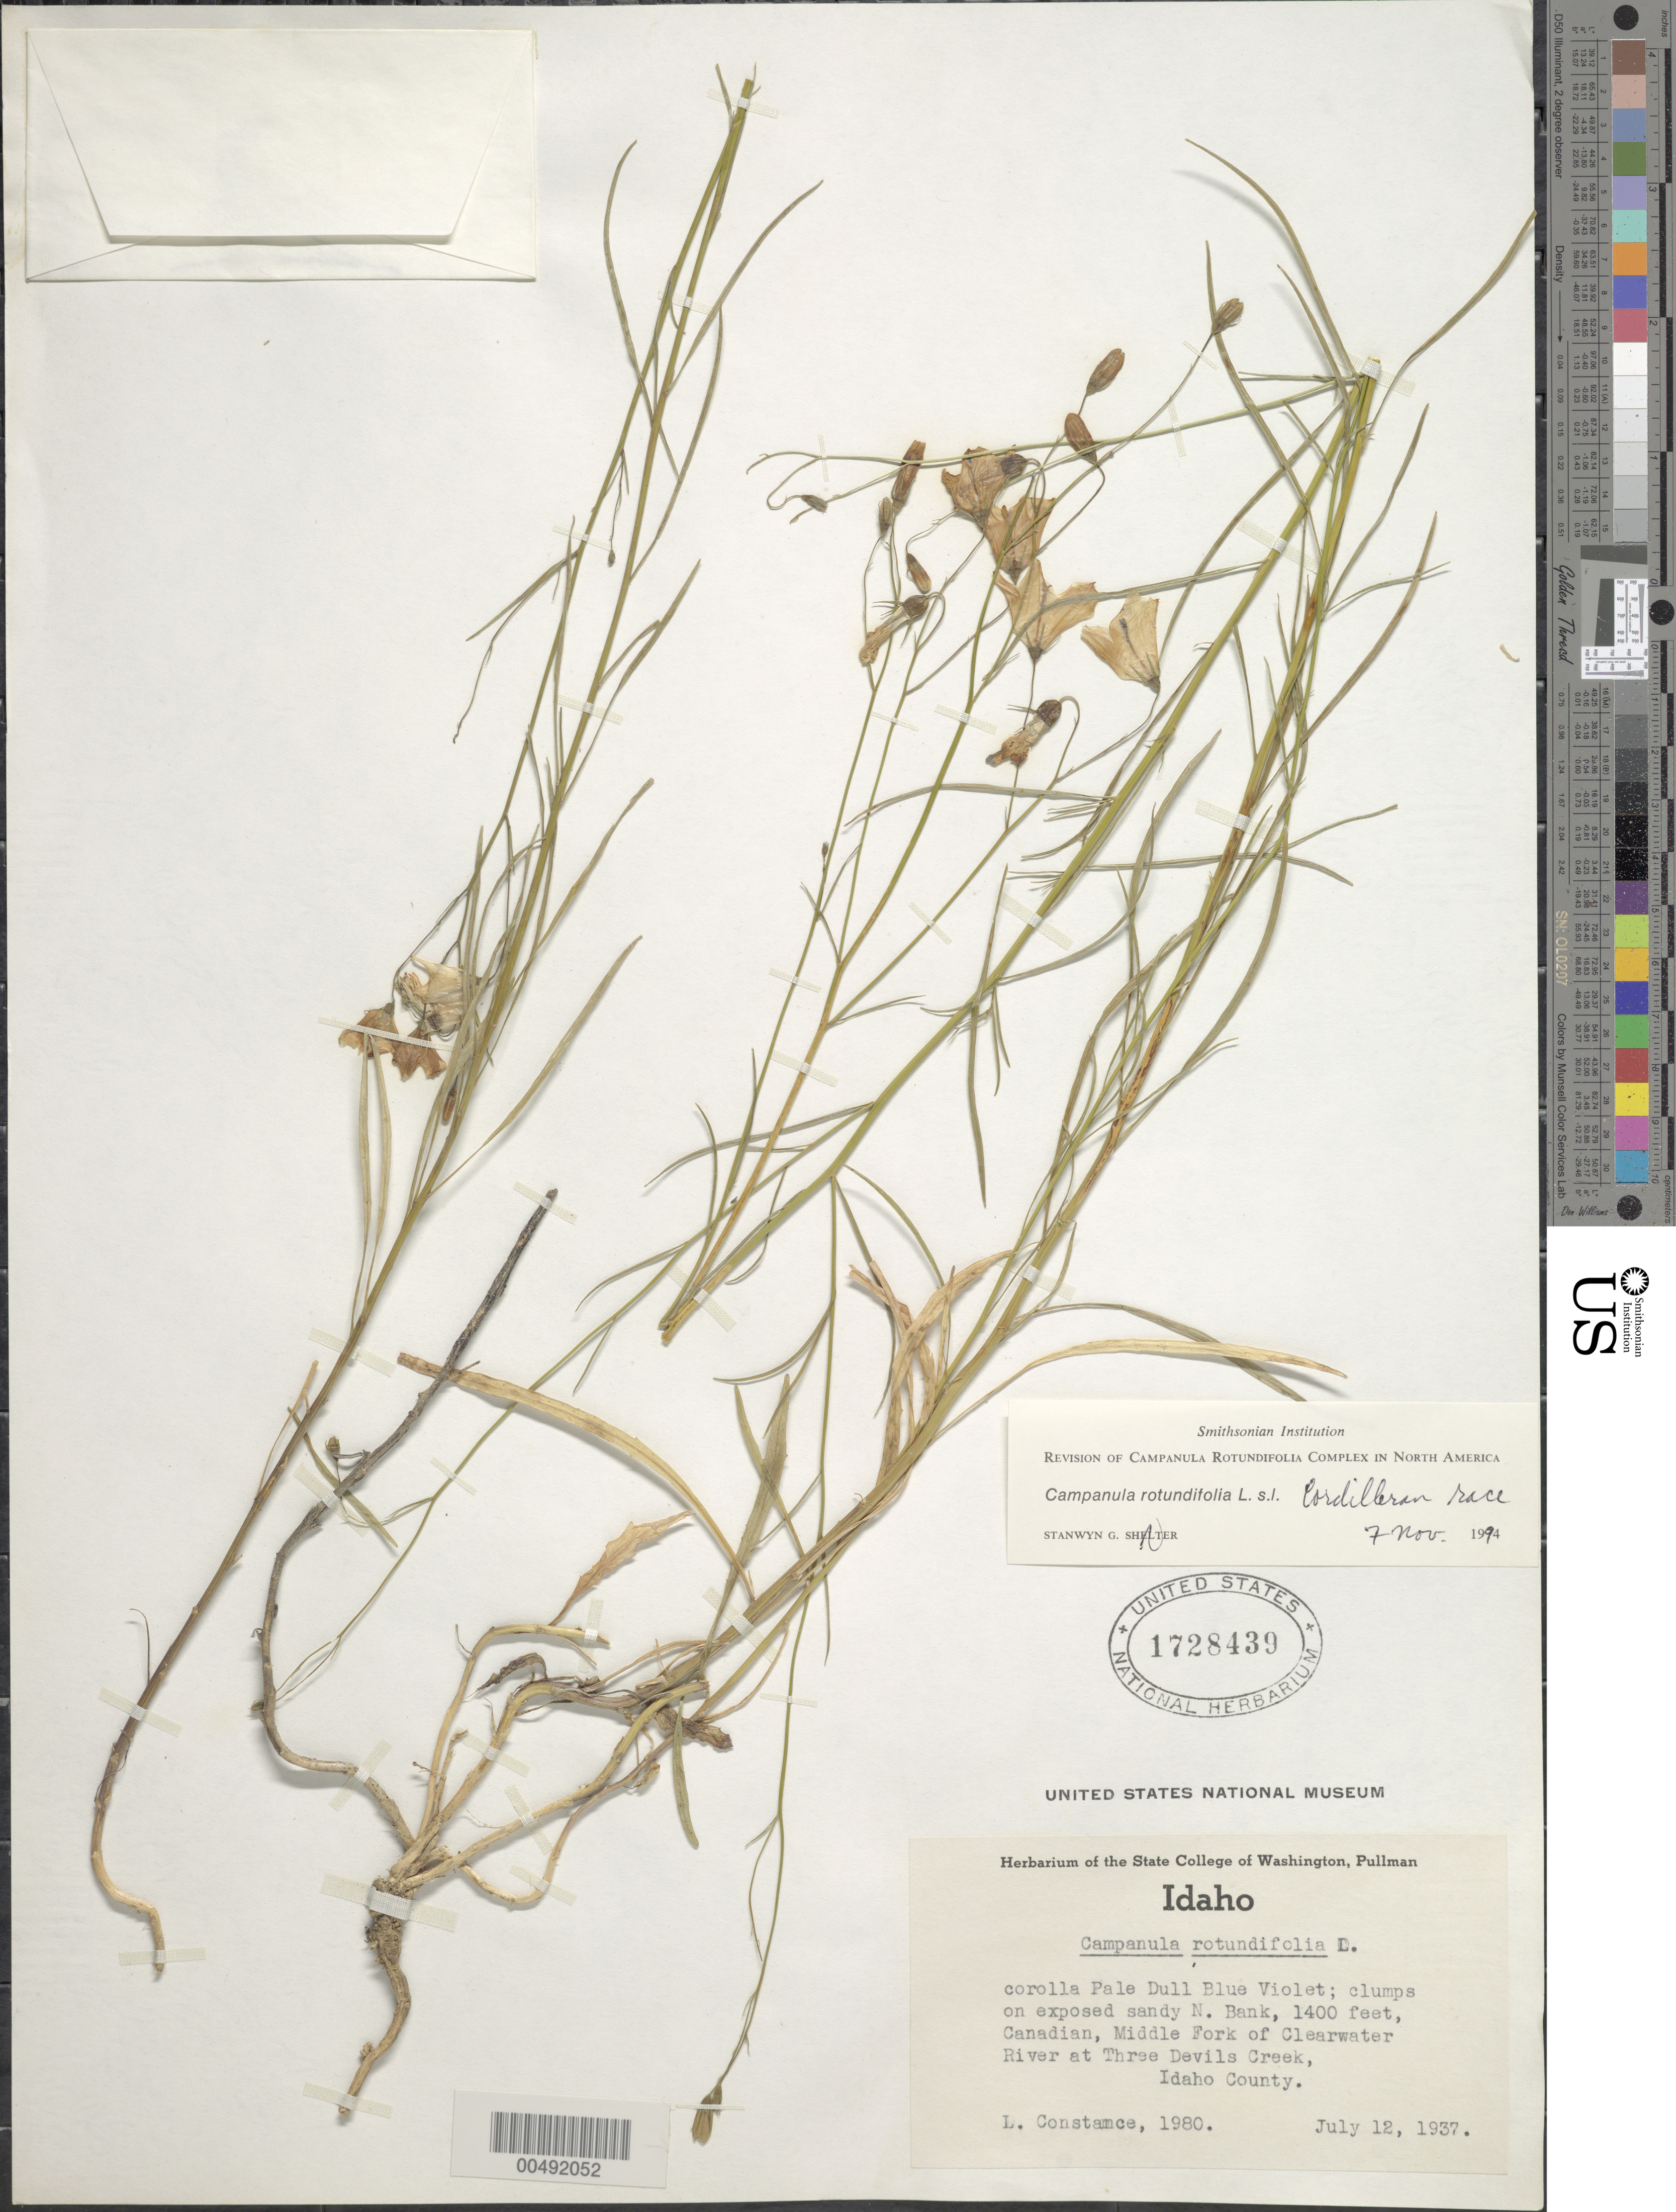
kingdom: Plantae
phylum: Tracheophyta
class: Magnoliopsida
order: Asterales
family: Campanulaceae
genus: Campanula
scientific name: Campanula rotundifolia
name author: L.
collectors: L. Constance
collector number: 1980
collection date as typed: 12 Jul 1937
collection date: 1937-07-12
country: United States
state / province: Idaho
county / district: Idaho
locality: Middle Fork of Clearwater River at Three Devils Creek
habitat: clumps on exposed sandy N. bank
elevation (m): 427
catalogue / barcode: US 1728439